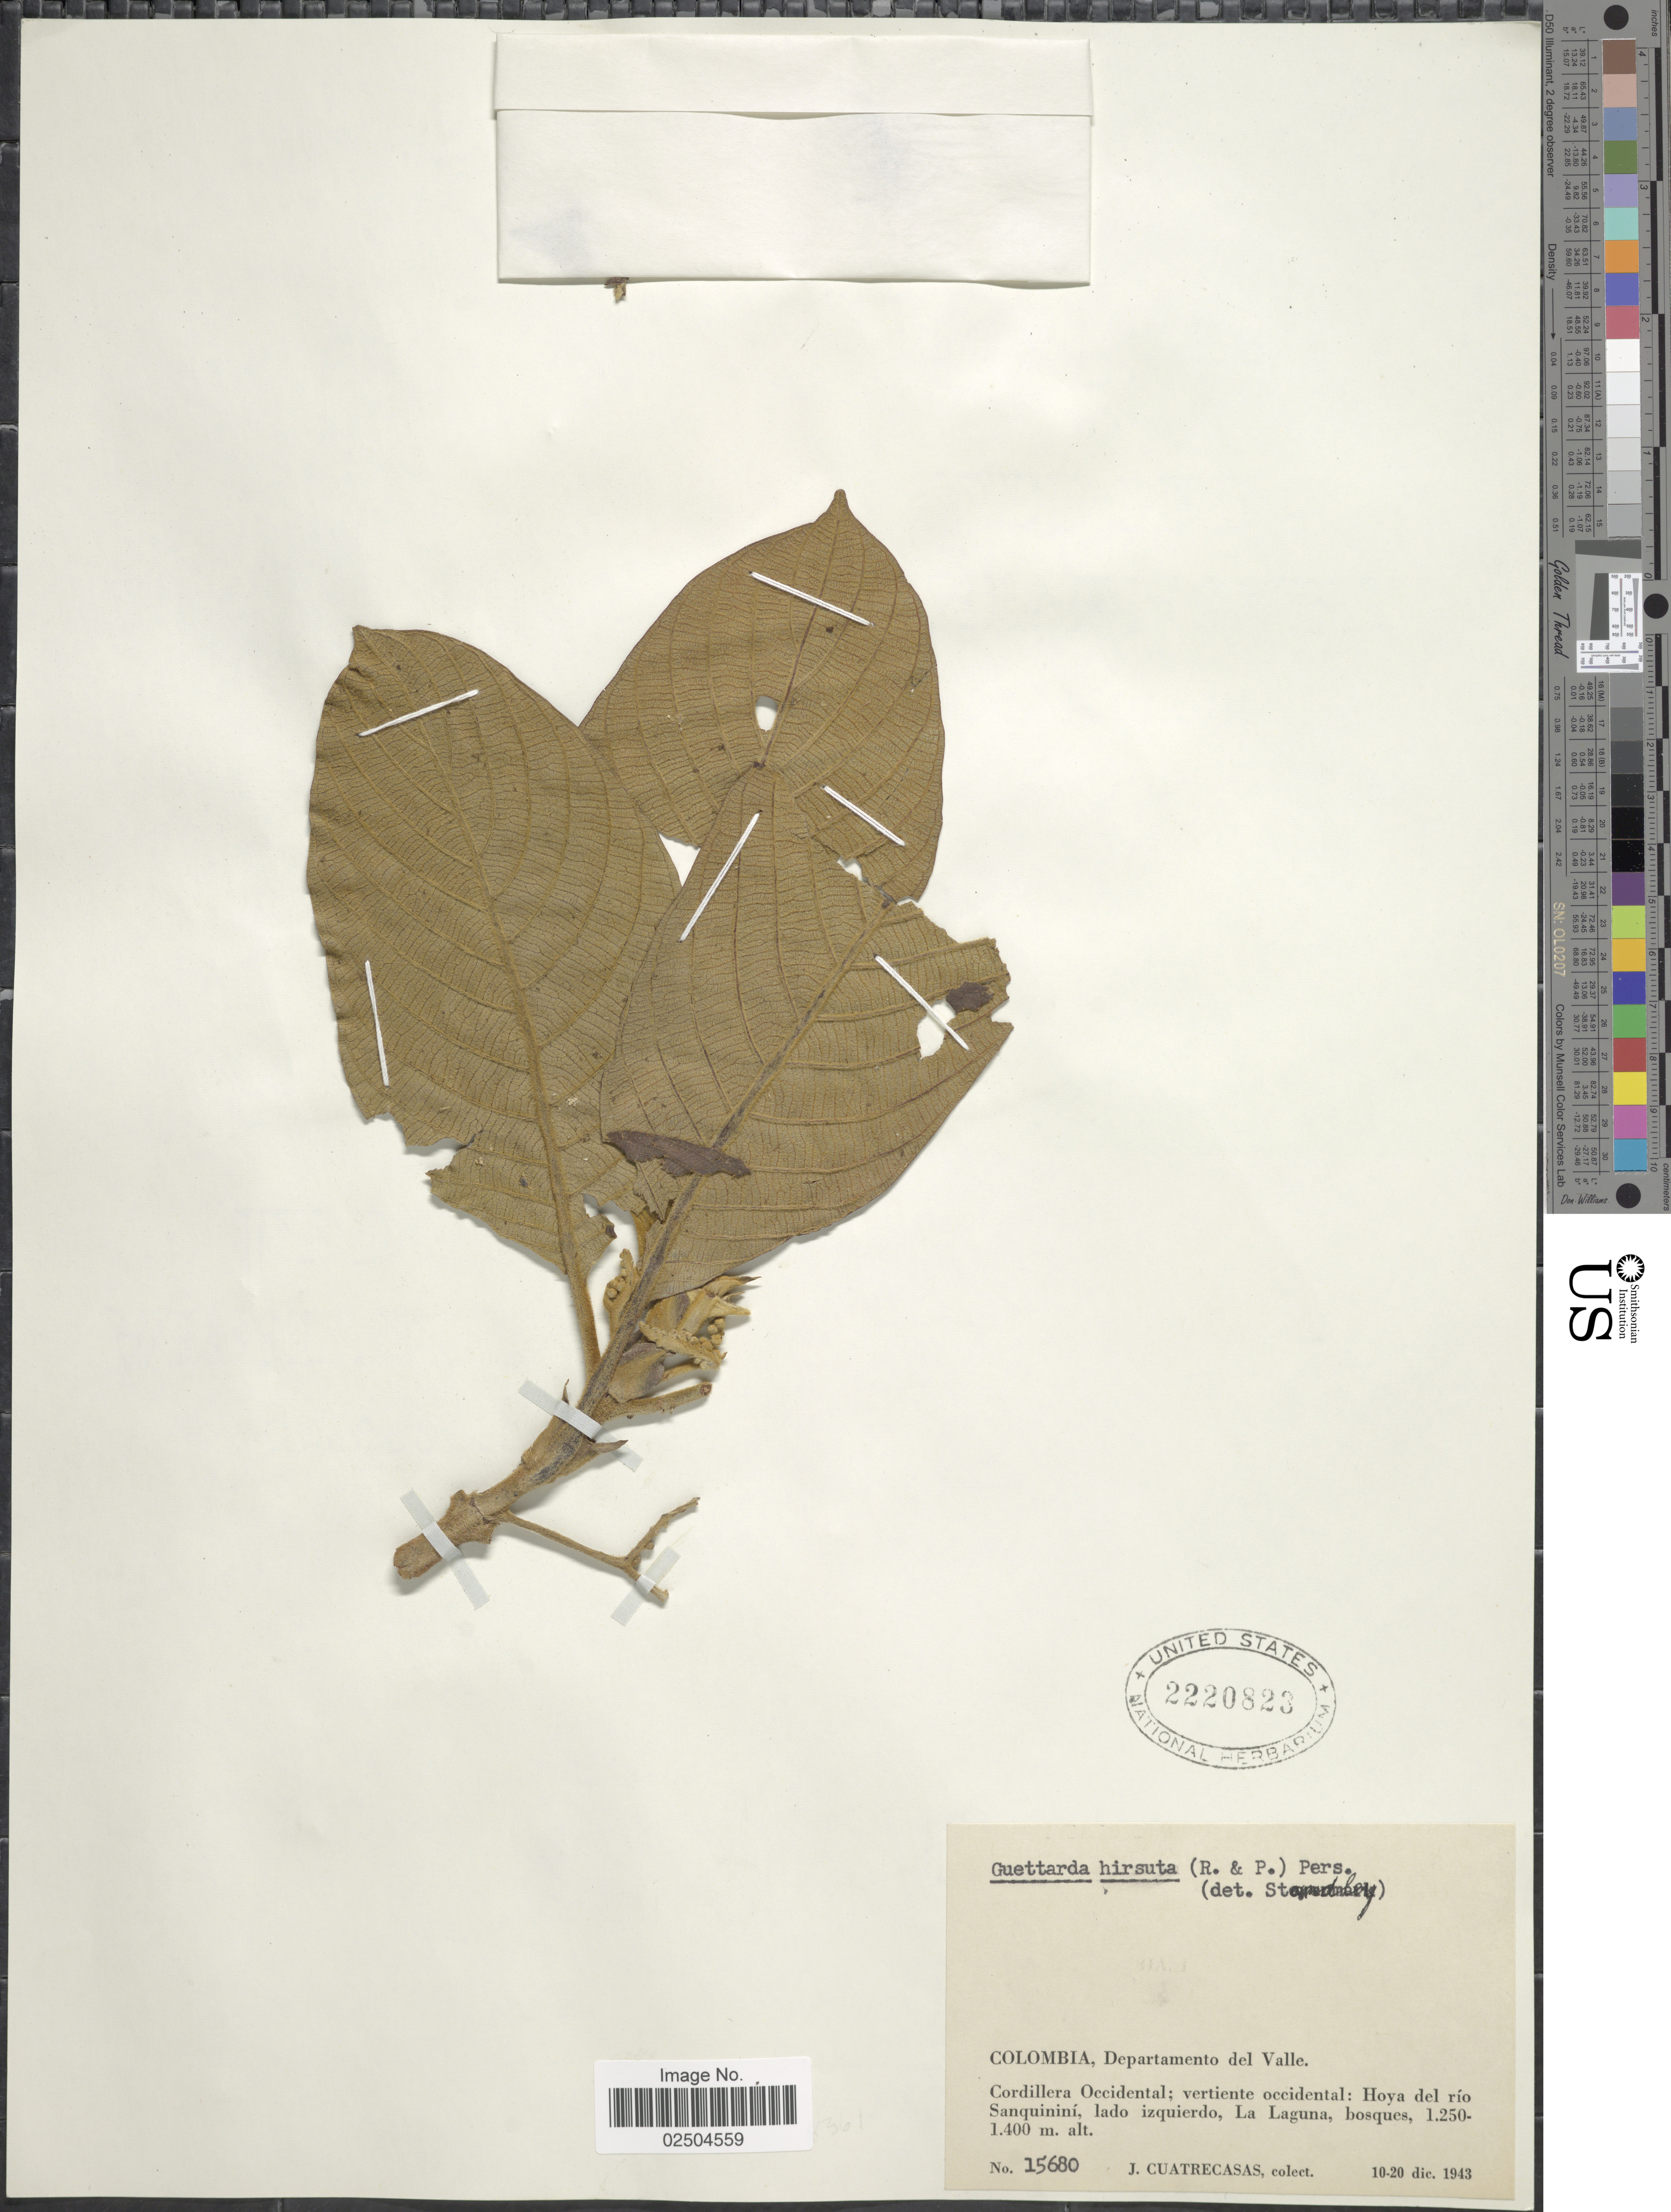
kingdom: Plantae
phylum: Tracheophyta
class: Magnoliopsida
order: Gentianales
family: Rubiaceae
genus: Guettarda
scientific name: Guettarda hirsuta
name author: (Ruiz & Pav.) Pers.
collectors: J. Cuatrecasas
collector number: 15680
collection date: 1943-12-10/1943-12-20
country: Colombia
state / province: Valle del Cauca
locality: Colombia, Departamento del Valle, Cordillera Occidental: vertiente occidental: Hoya del rio Sanquinini, lado izquierdo, La Laguna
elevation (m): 1250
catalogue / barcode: US 2220823